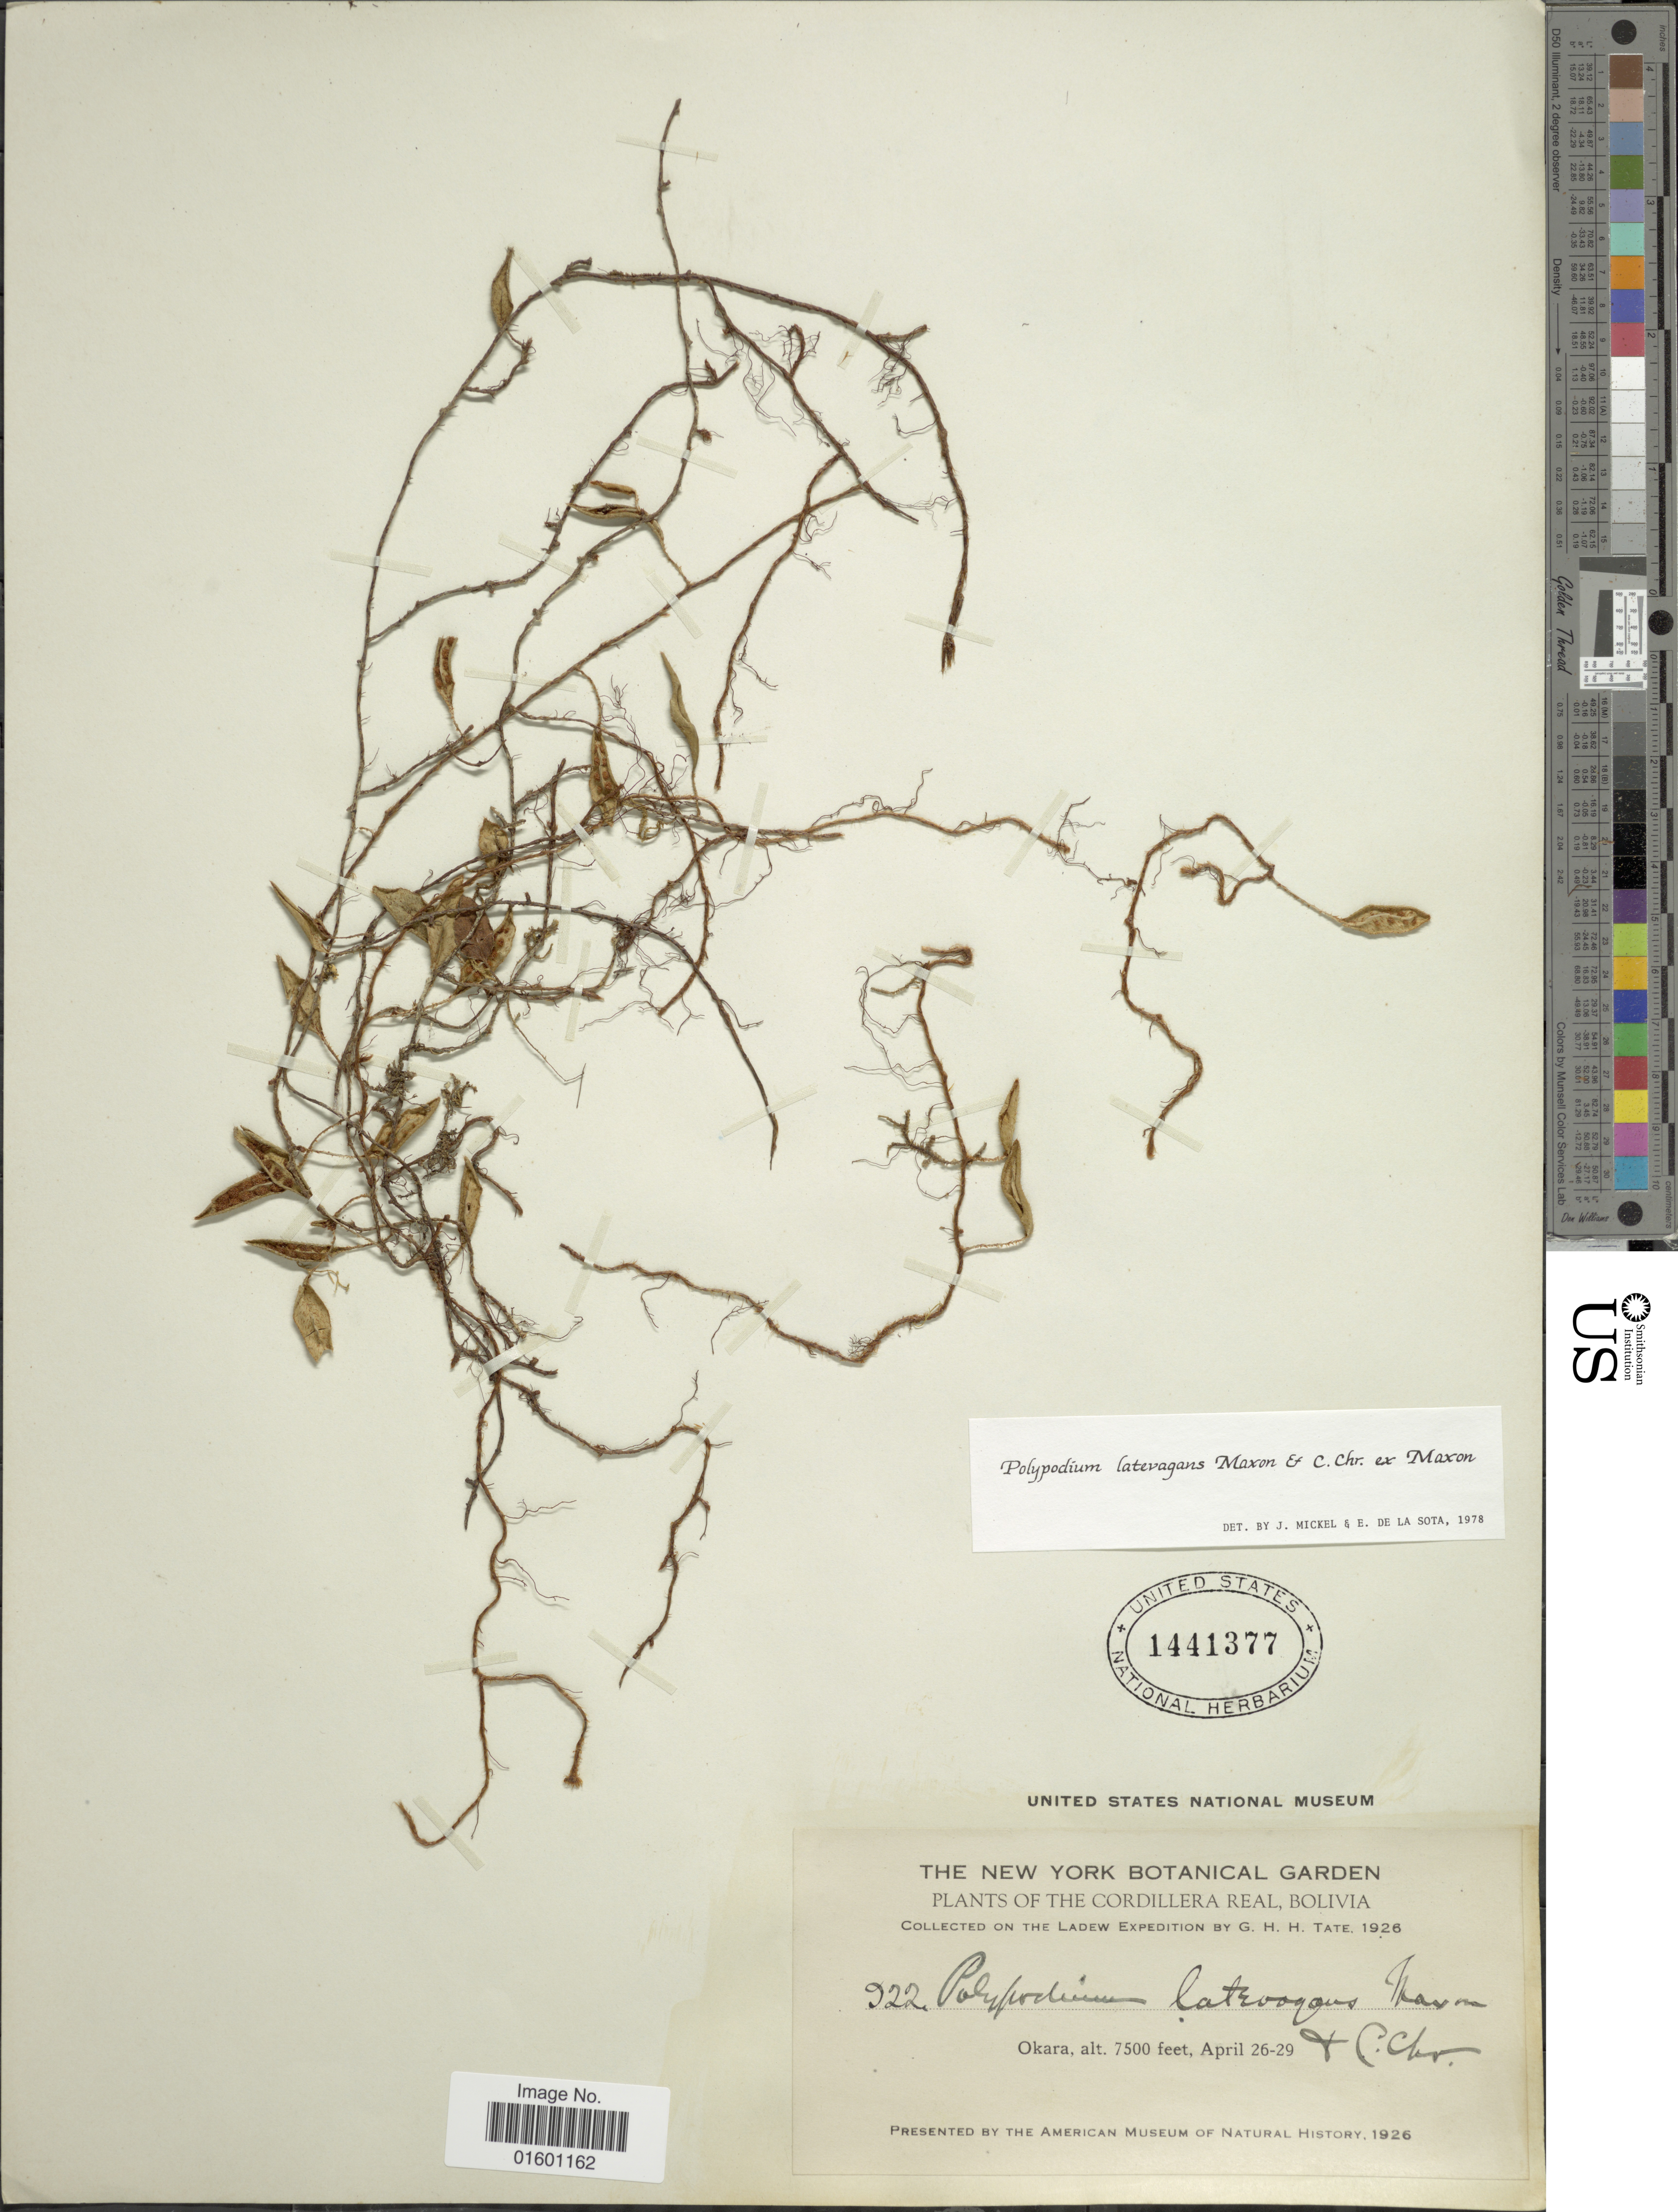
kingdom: Plantae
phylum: Tracheophyta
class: Polypodiopsida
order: Polypodiales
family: Polypodiaceae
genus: Microgramma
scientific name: Microgramma latevagans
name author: (Maxon & C. Chr.) Lellinger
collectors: G. H. H.Tate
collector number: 922*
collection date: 1926-04-26/1926-04-29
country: Bolivia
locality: Cordillera Real, Okara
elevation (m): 2286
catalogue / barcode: US 1441377